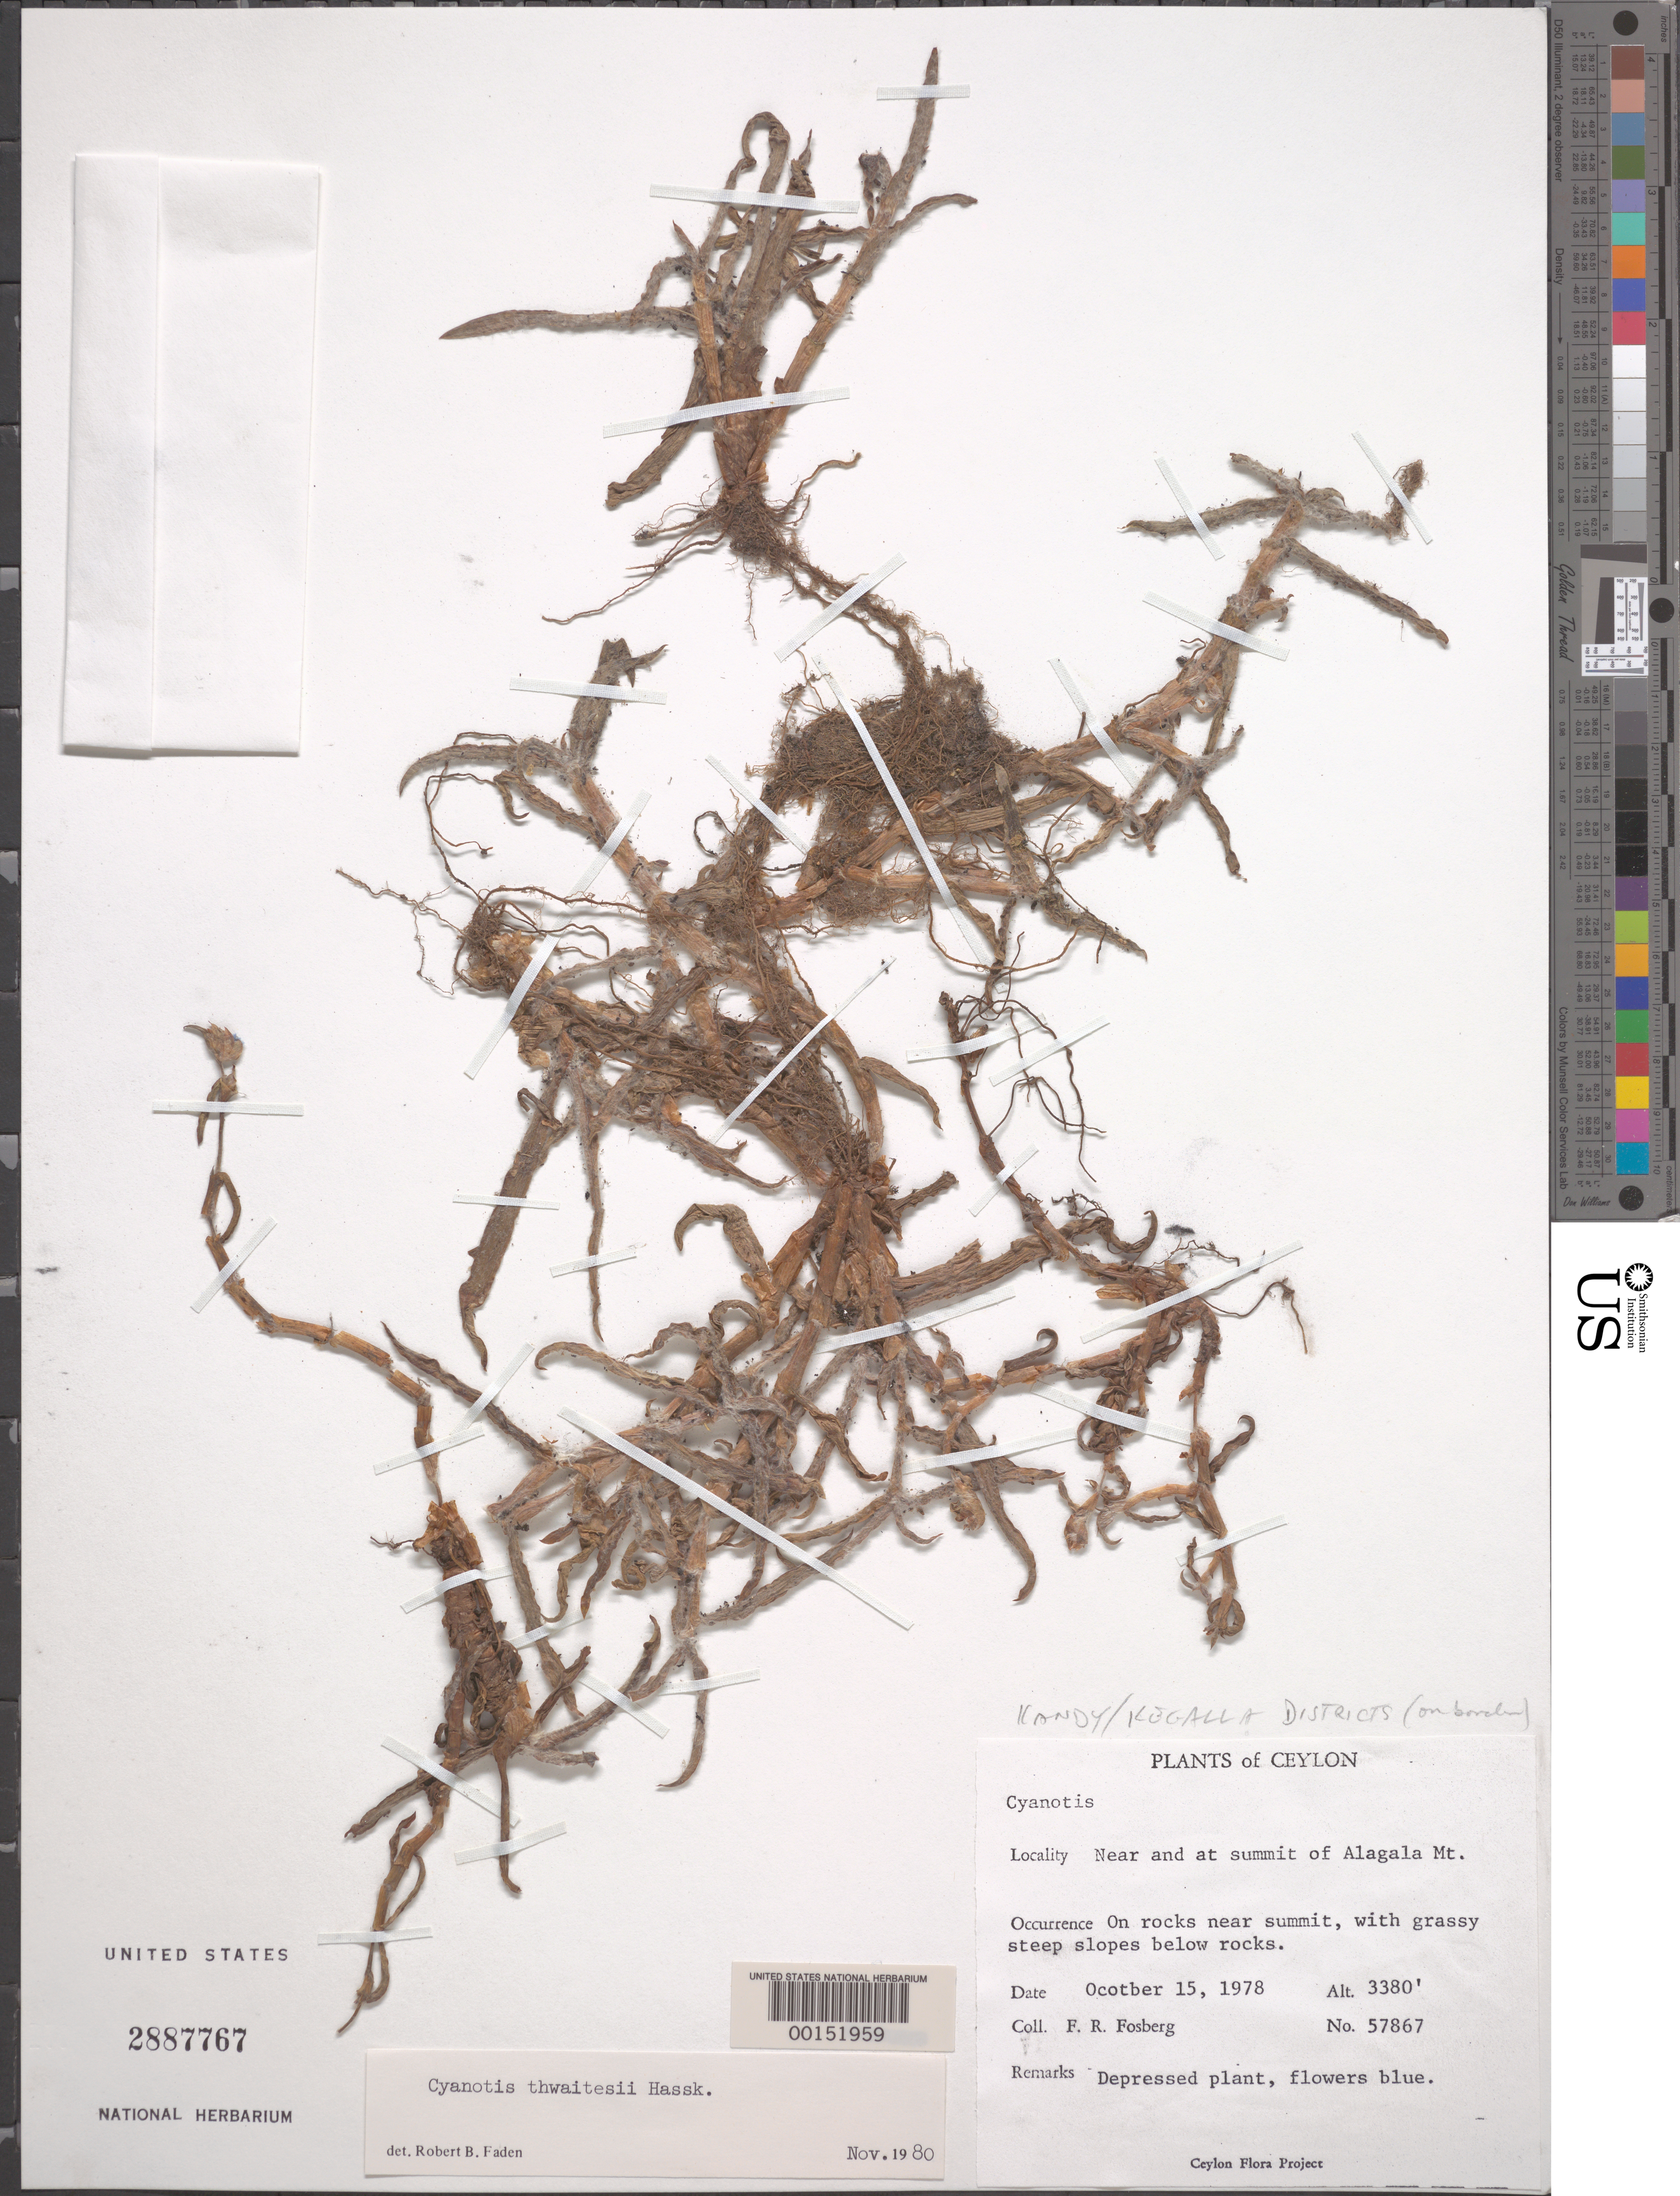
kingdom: Plantae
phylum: Tracheophyta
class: Liliopsida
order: Commelinales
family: Commelinaceae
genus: Cyanotis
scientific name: Cyanotis thwaitesii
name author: Hassk.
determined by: Faden, Robert B., (US), Smithsonian Institution - National Museum of Natural History (UNITED STATES)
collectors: F. R. Fosberg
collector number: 57867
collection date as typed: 15 Oct 1978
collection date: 1978-10-15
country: Sri Lanka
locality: Mt. alagala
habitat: On rocks near summit, steep grass slopes below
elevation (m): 1031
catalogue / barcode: US 2887767